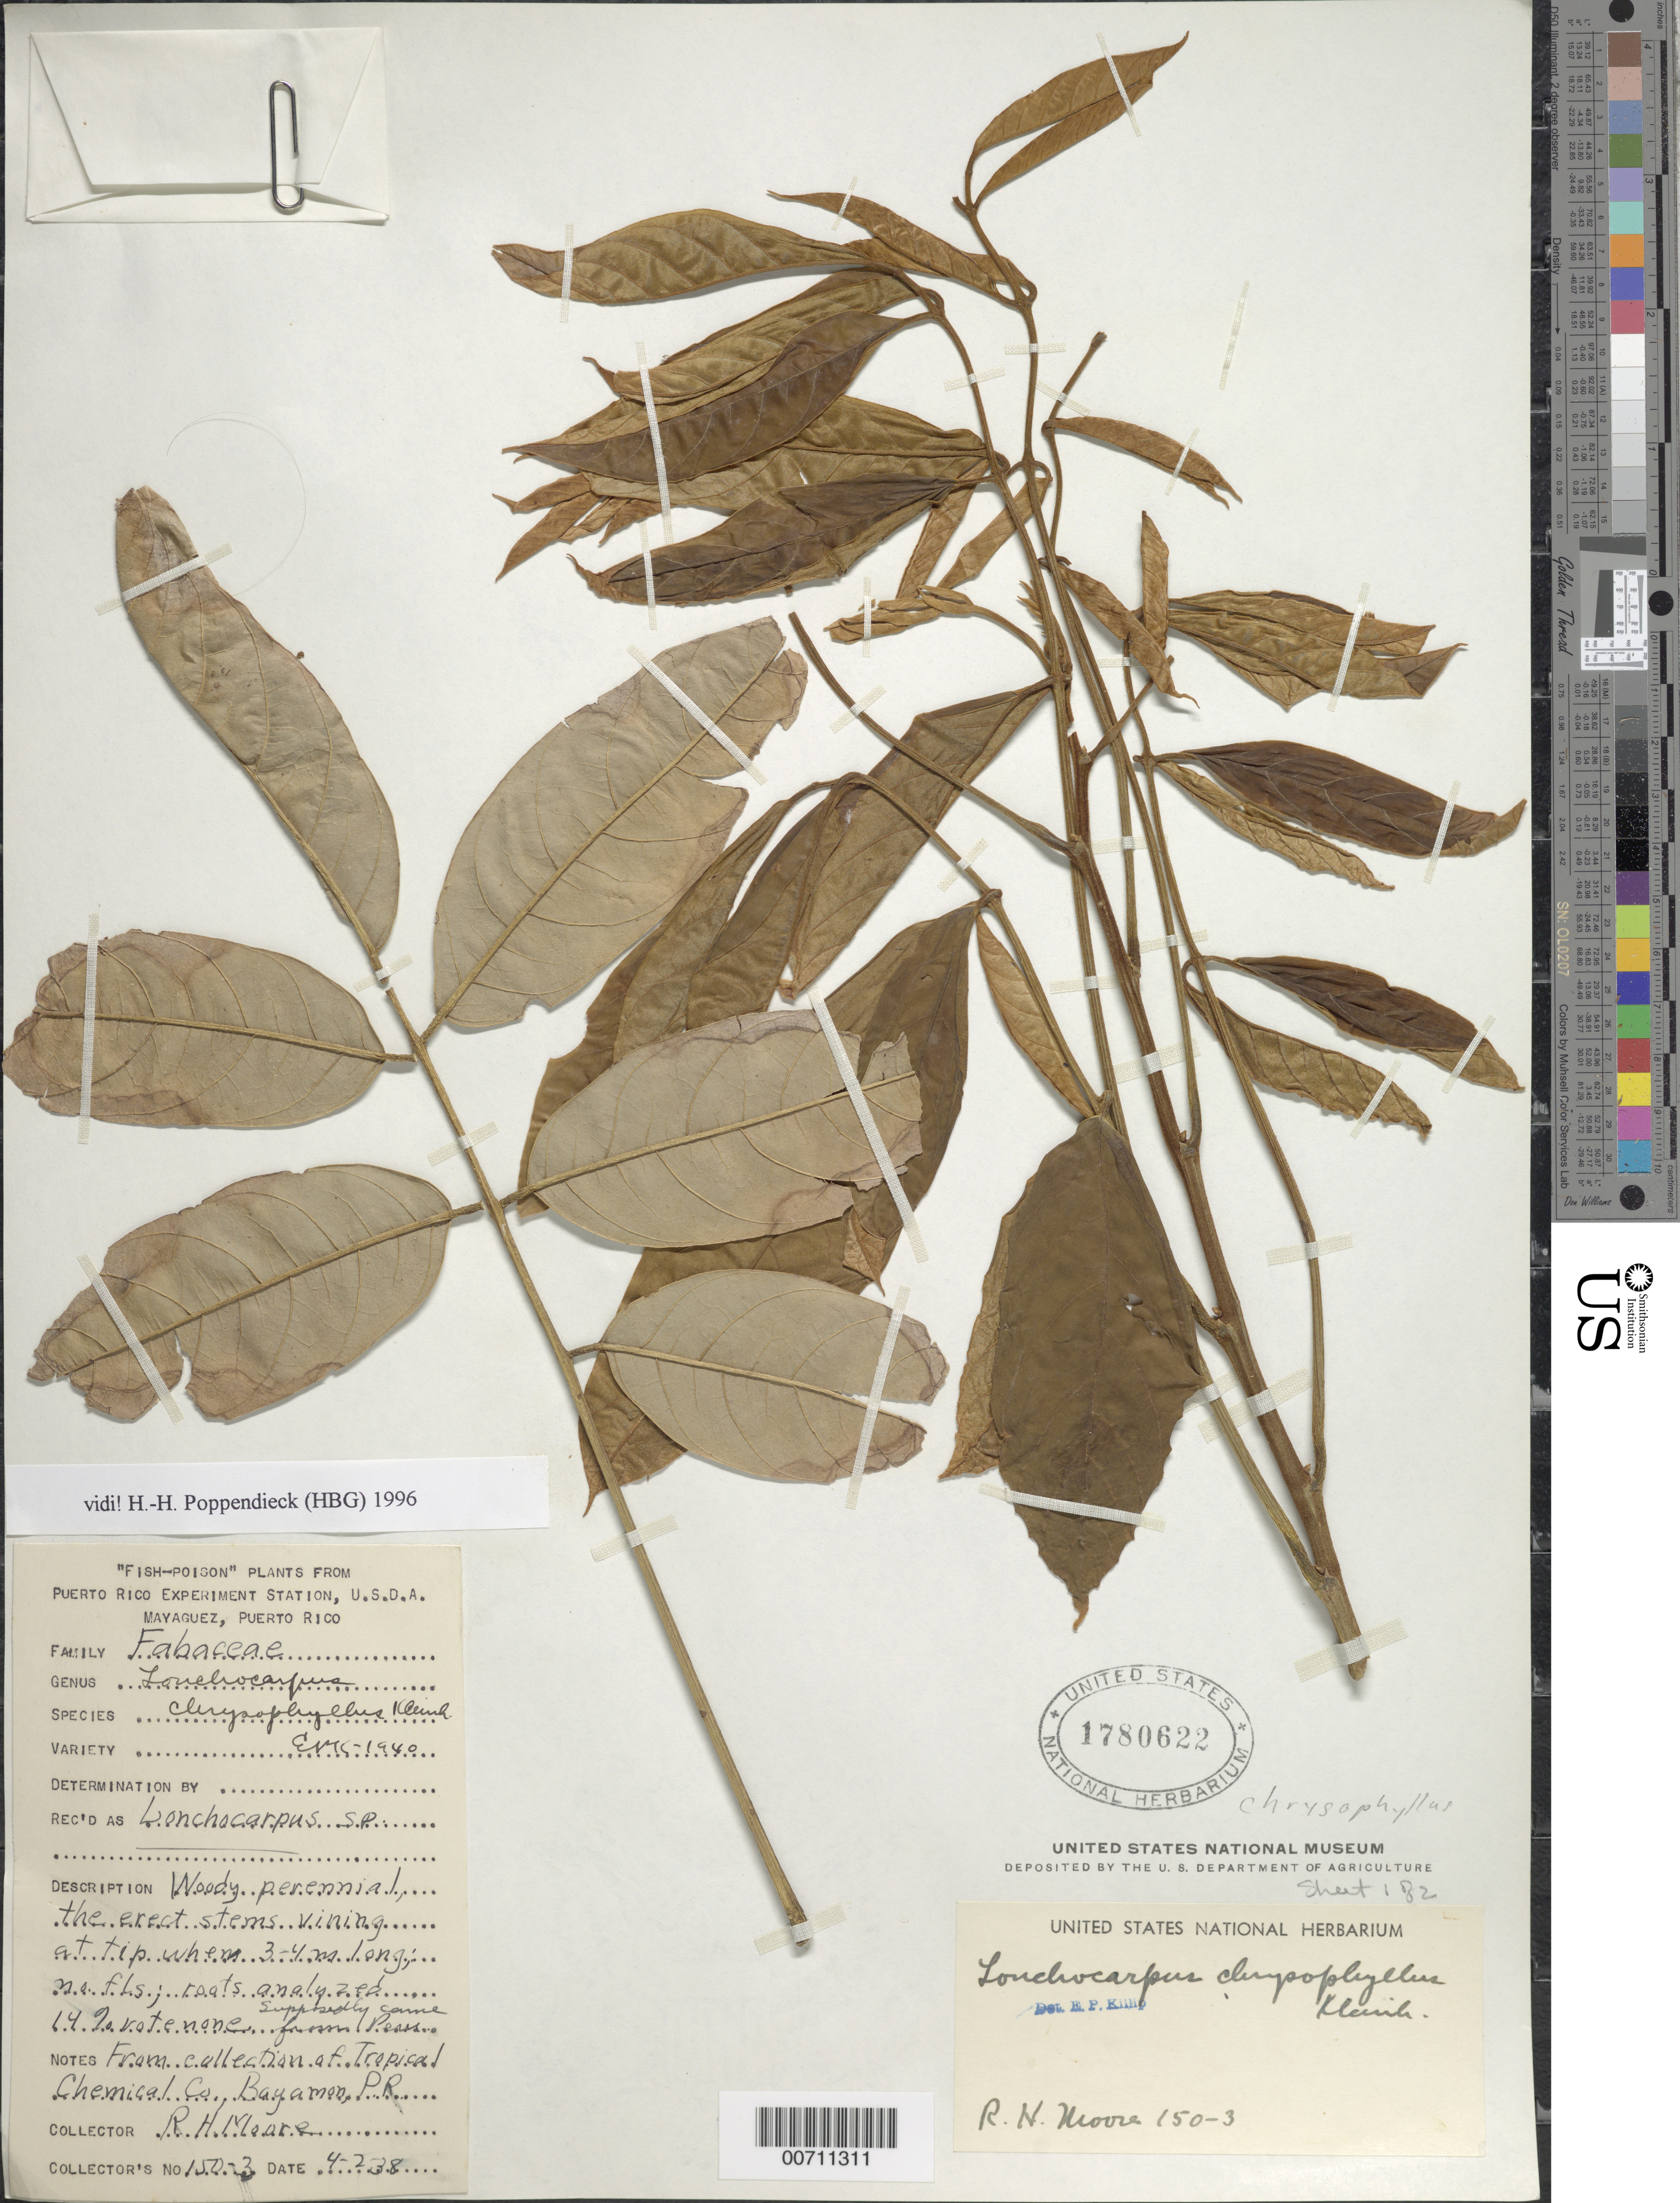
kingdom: Plantae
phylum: Tracheophyta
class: Magnoliopsida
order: Fabales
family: Fabaceae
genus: Lonchocarpus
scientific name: Lonchocarpus chrysophyllus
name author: Kleinhoonte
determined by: Poppendieck, H.-H., (HBG), Institut fur Allgemeine Botanik und Botanischer Garten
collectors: R. H. Moore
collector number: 150-3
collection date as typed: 02 Apr 1938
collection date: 1938-04-02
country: Puerto Rico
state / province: Bayamon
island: Greater Antilles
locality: Tropical Chemical Co.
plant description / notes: Common name: Fish-poison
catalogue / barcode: US 1780622